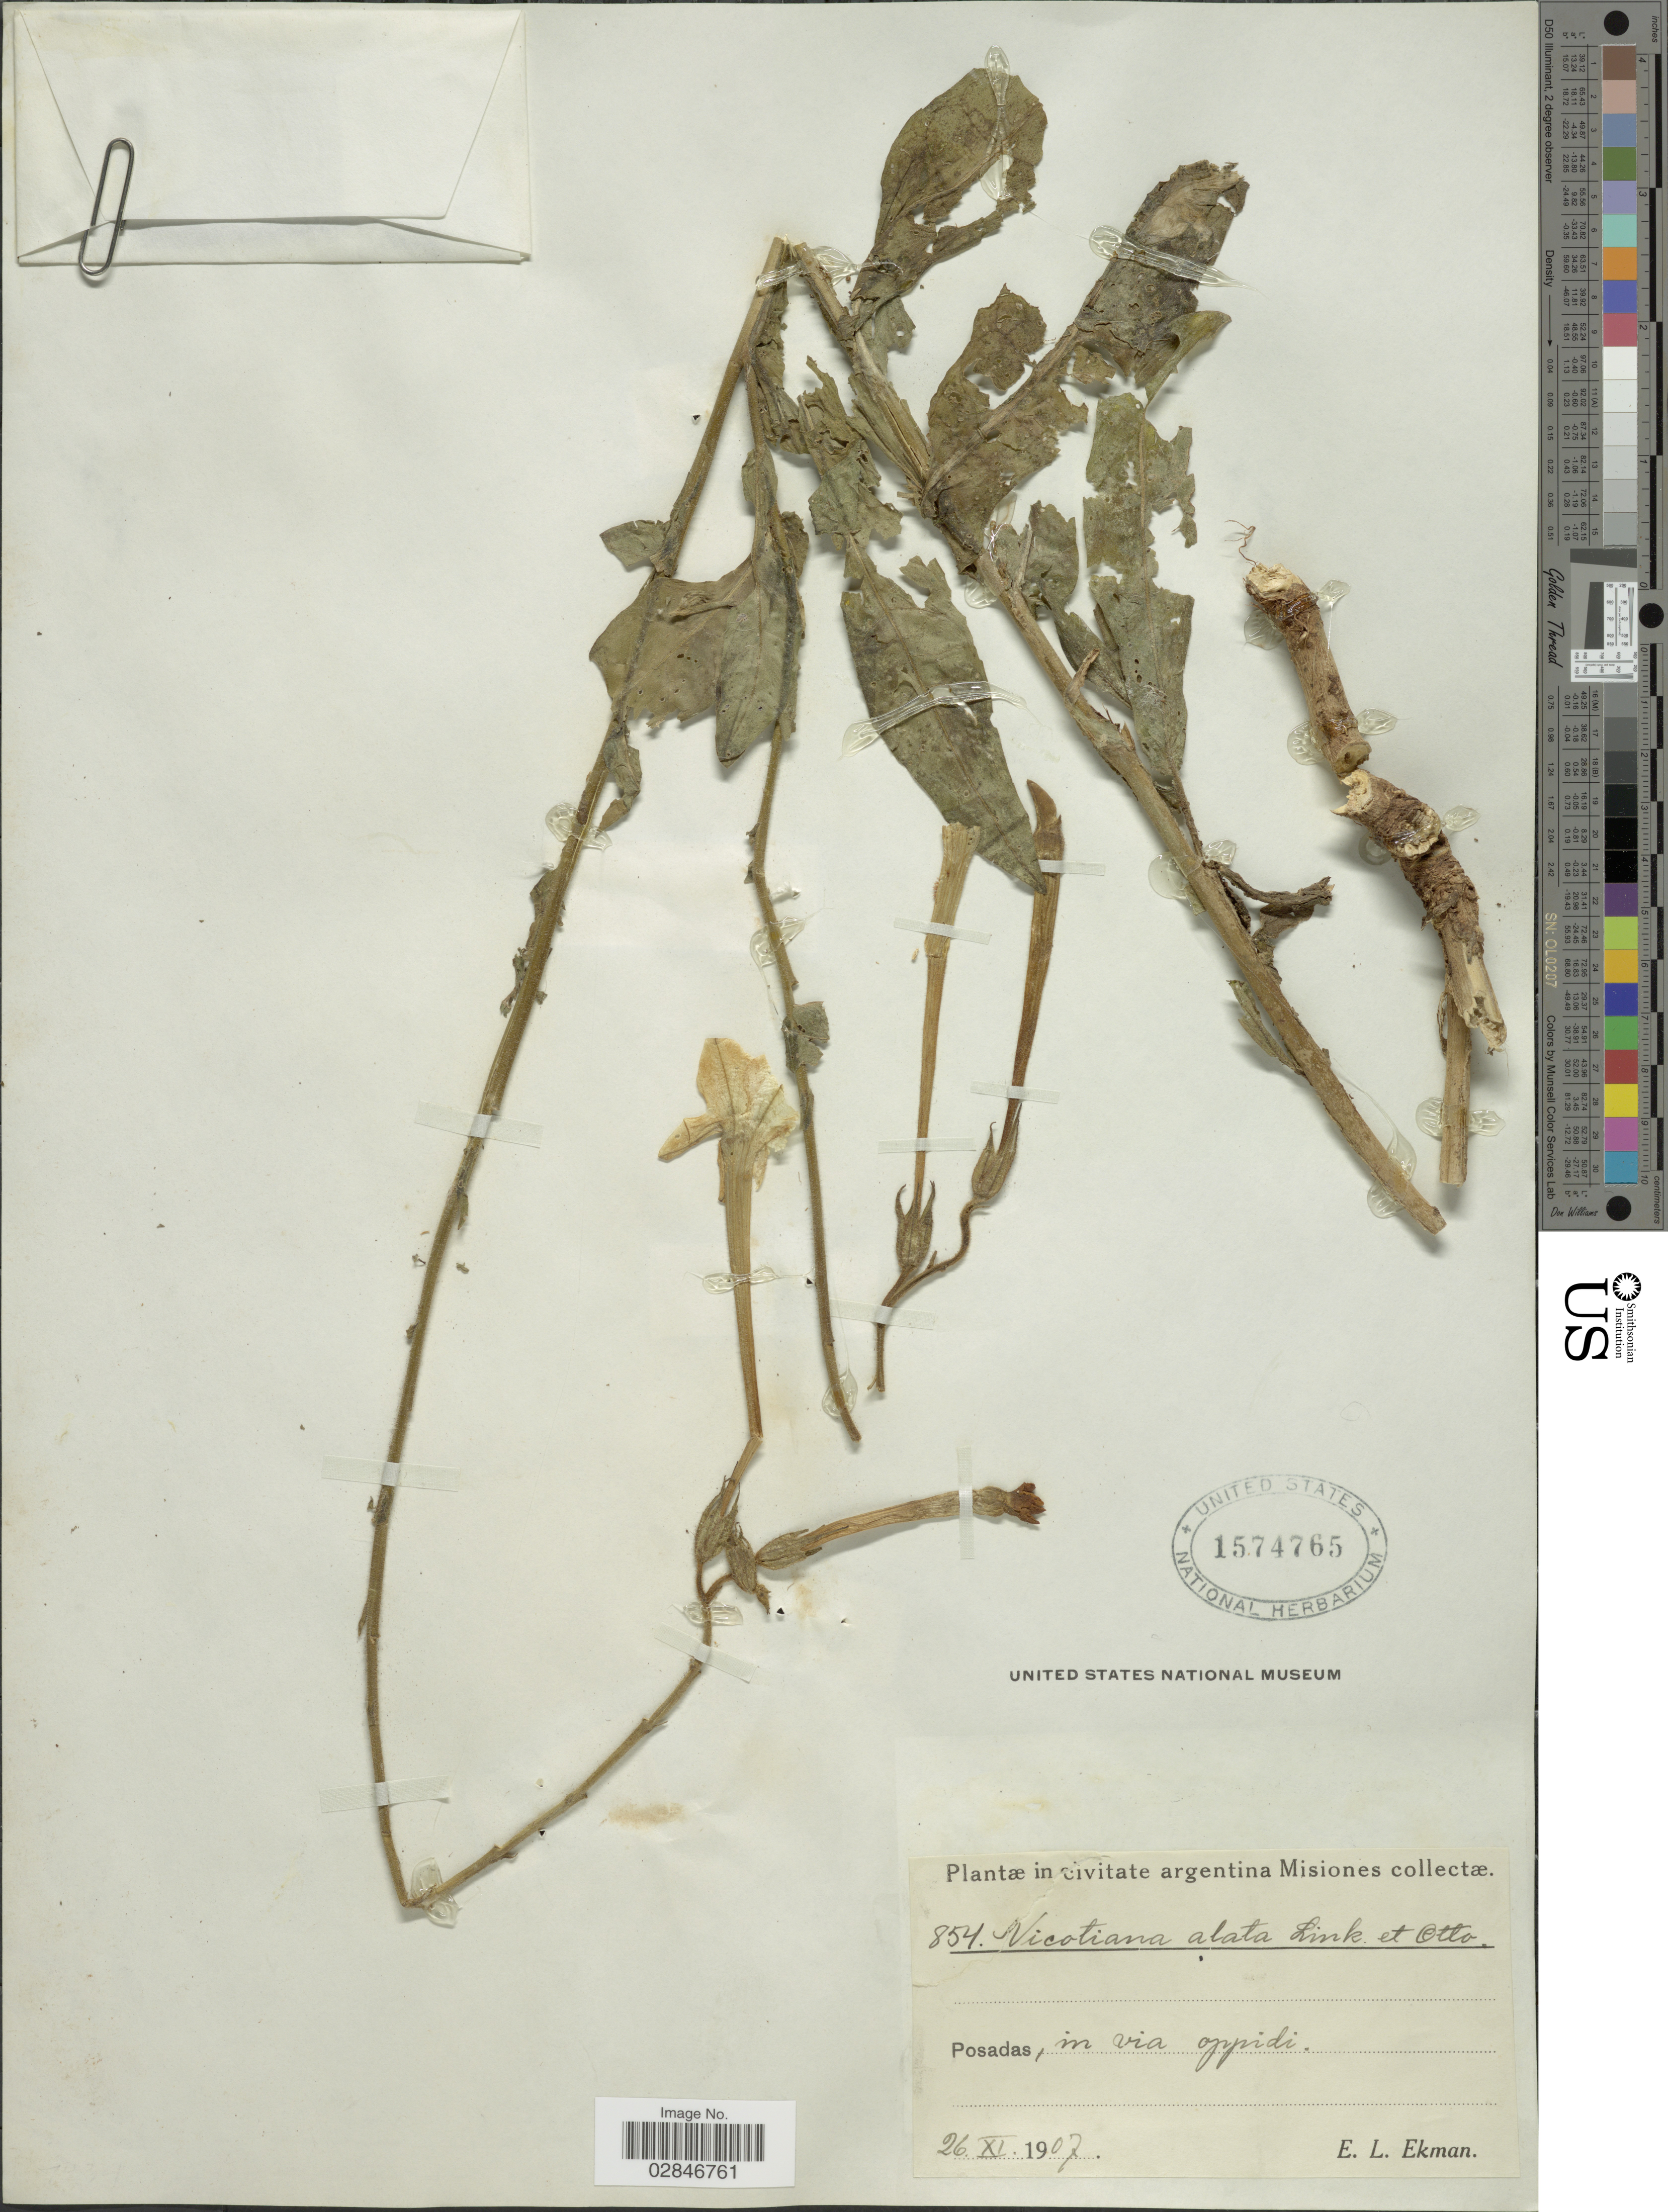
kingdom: Plantae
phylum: Tracheophyta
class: Magnoliopsida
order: Solanales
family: Solanaceae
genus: Nicotiana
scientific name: Nicotiana alata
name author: Link & Otto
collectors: E. L. Ekman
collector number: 854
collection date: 1907-11-26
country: Argentina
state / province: Misiones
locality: Posadas.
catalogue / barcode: US 1574765